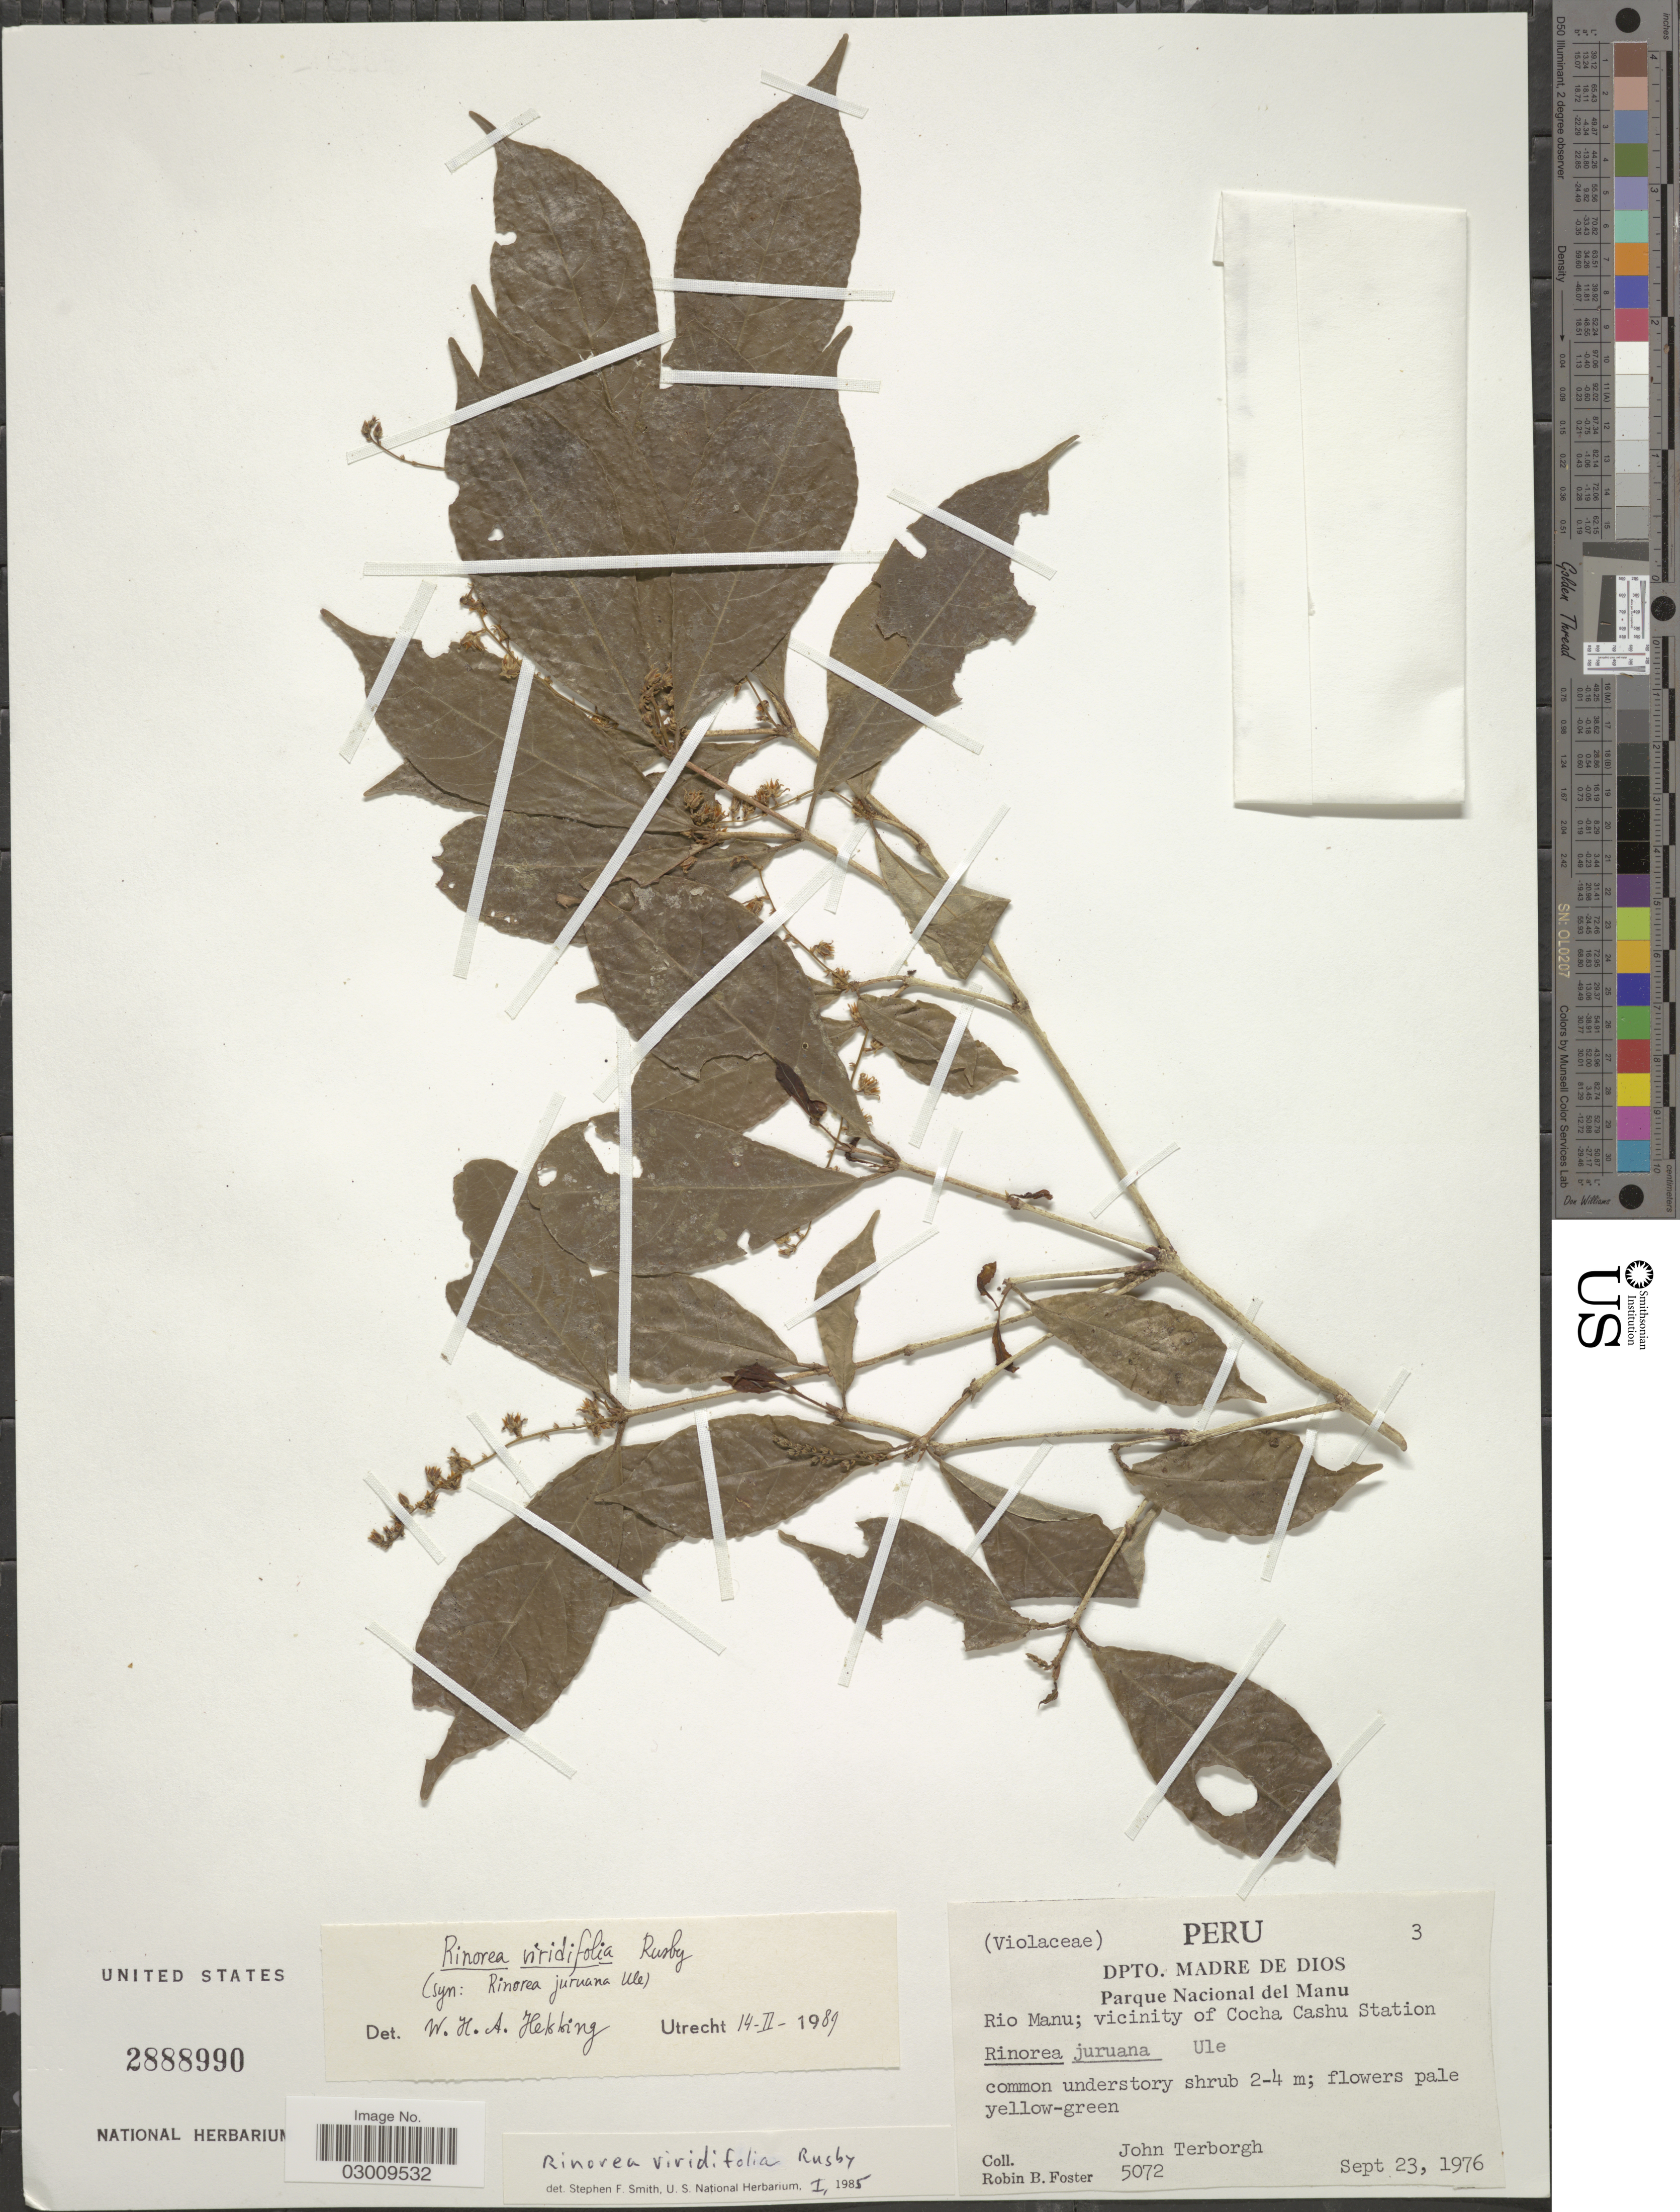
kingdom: Plantae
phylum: Tracheophyta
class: Magnoliopsida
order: Malpighiales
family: Violaceae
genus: Rinorea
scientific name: Rinorea viridifolia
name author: Rusby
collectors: J. Terborgh & R. B. Foster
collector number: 5072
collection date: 1976-09-23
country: Peru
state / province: Madre de Dios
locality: Dpto. Madre de Dios. Parque Nacional del Manu. Rio Manu; vicinity of Cocha Cashu Station.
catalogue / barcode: US 2888990